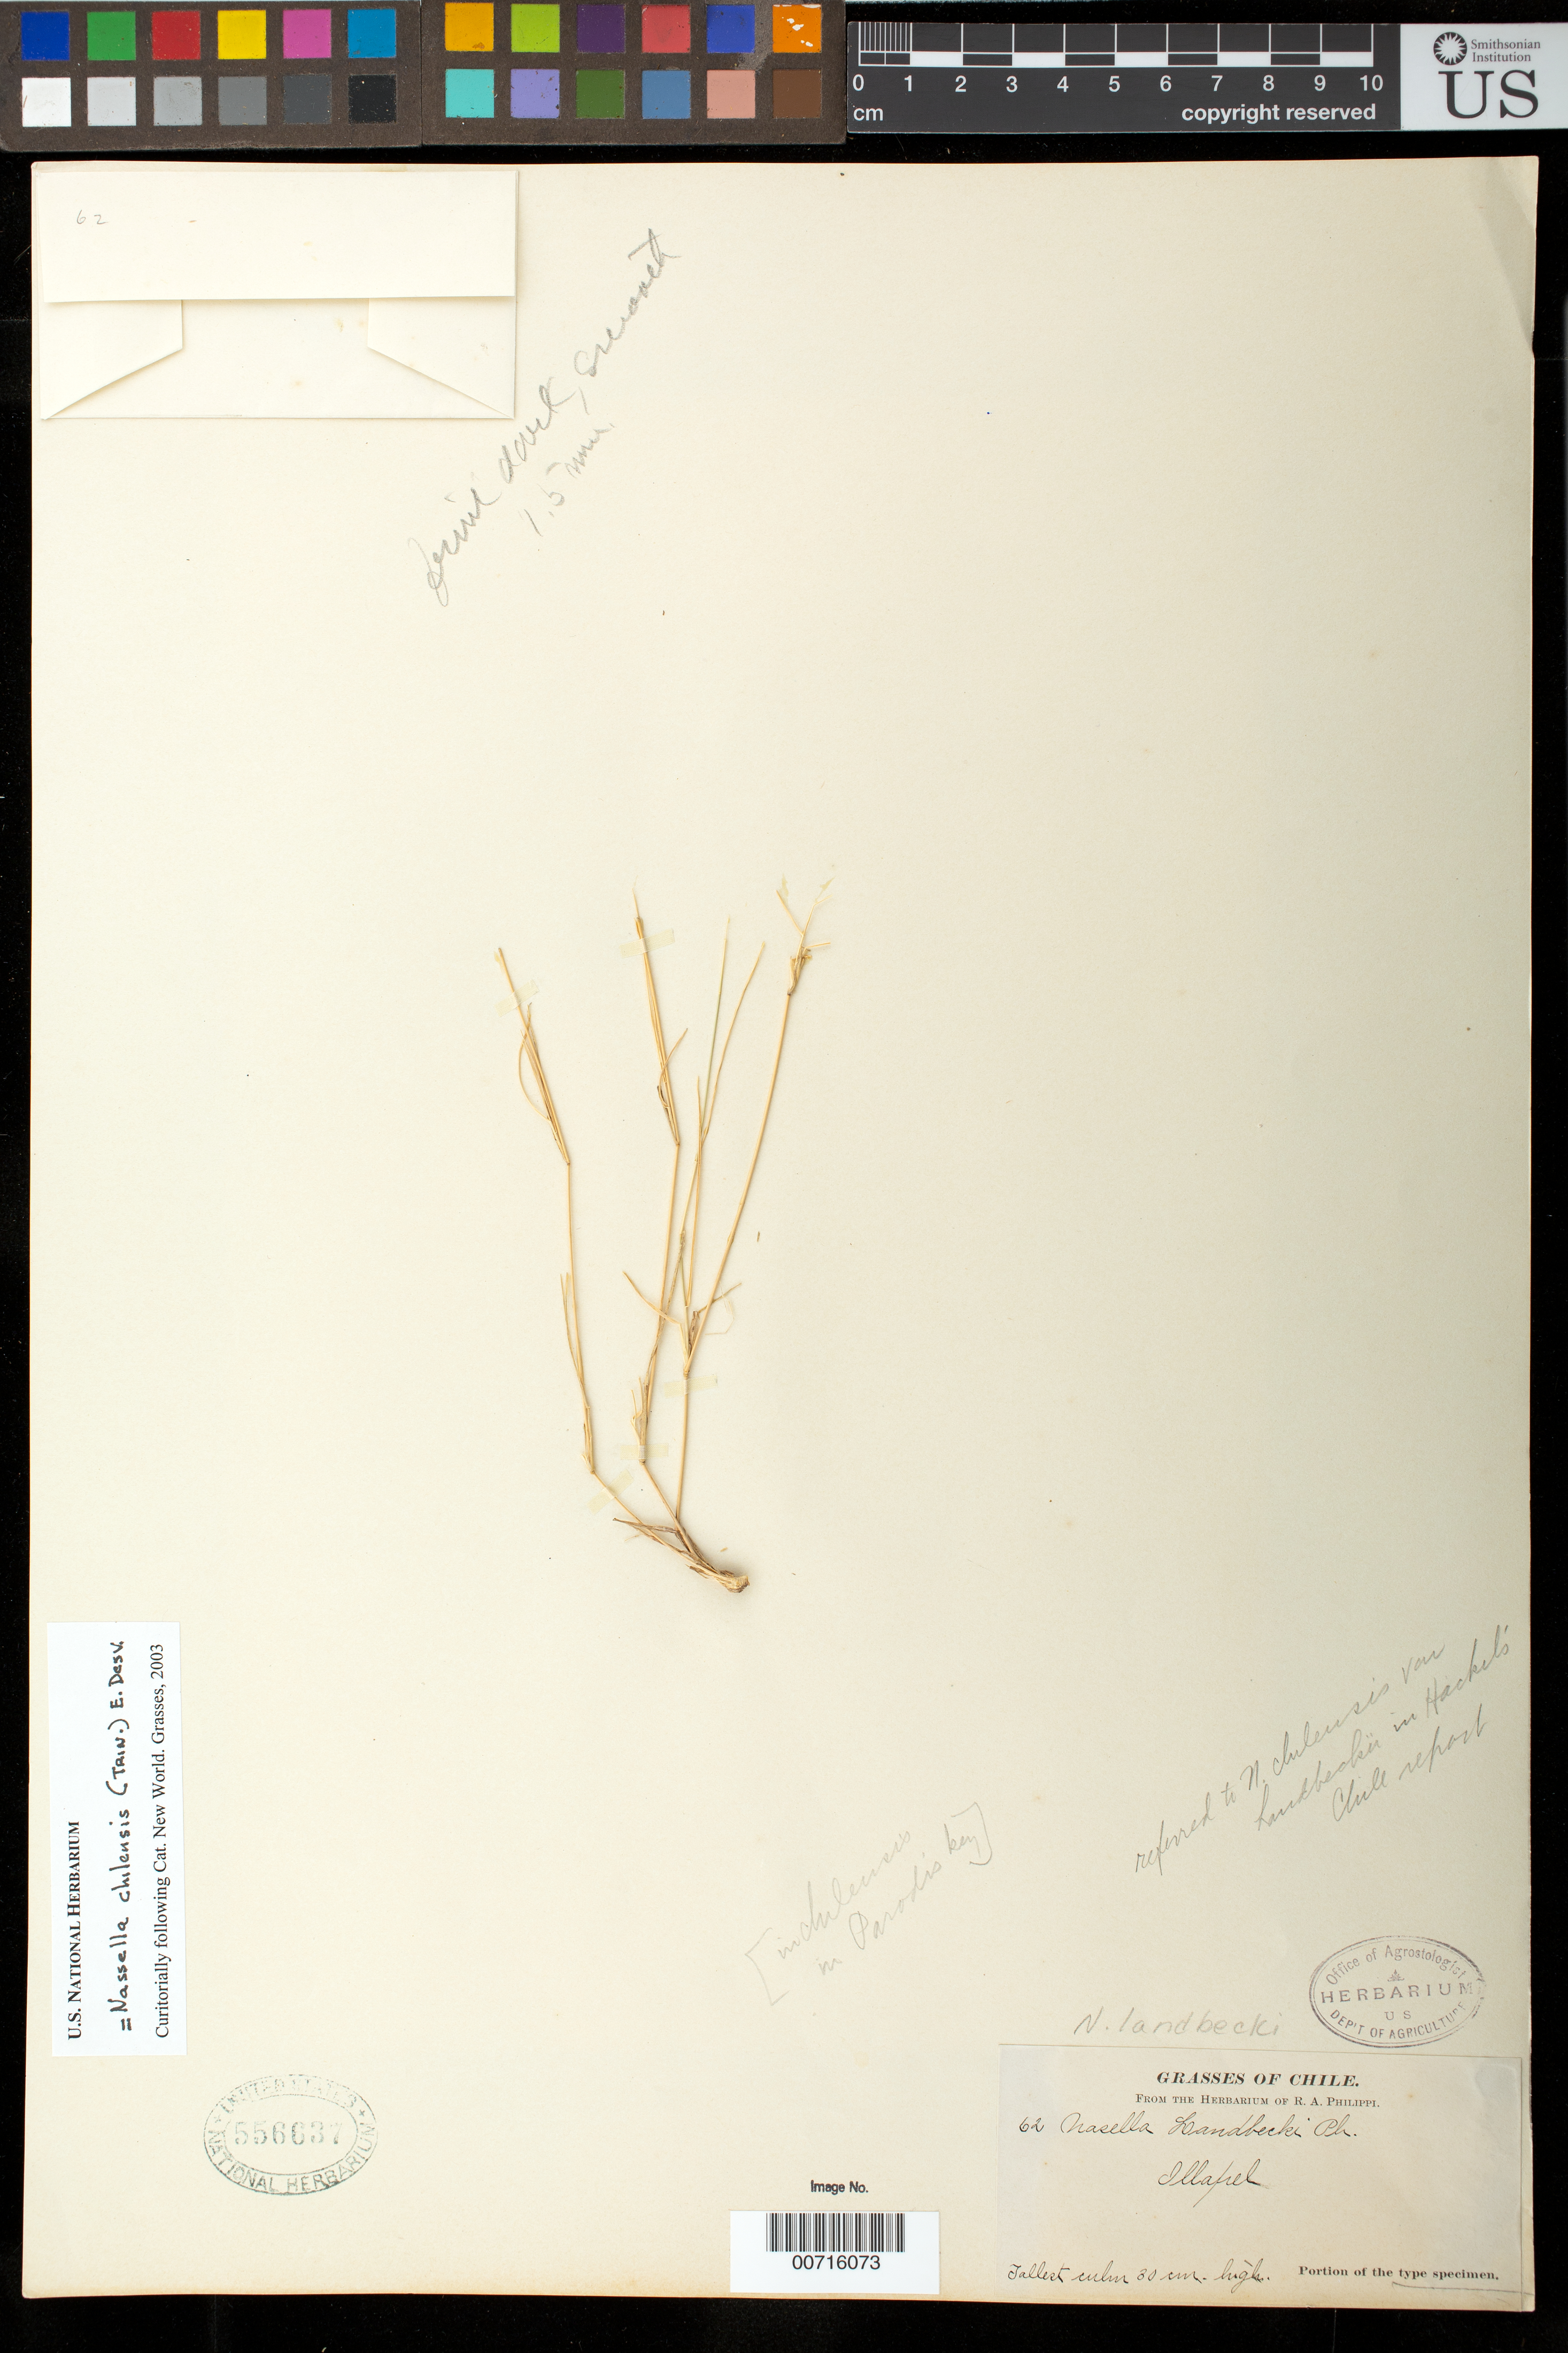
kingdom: Plantae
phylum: Tracheophyta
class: Liliopsida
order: Poales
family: Poaceae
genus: Nassella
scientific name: Nassella landbeckii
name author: Phil.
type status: Isotype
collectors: ex. herb. R.A. Philippi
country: Chile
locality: Illapel.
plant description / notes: Fragmentary material of type specimen ex herb. Philippi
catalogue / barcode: US 556637